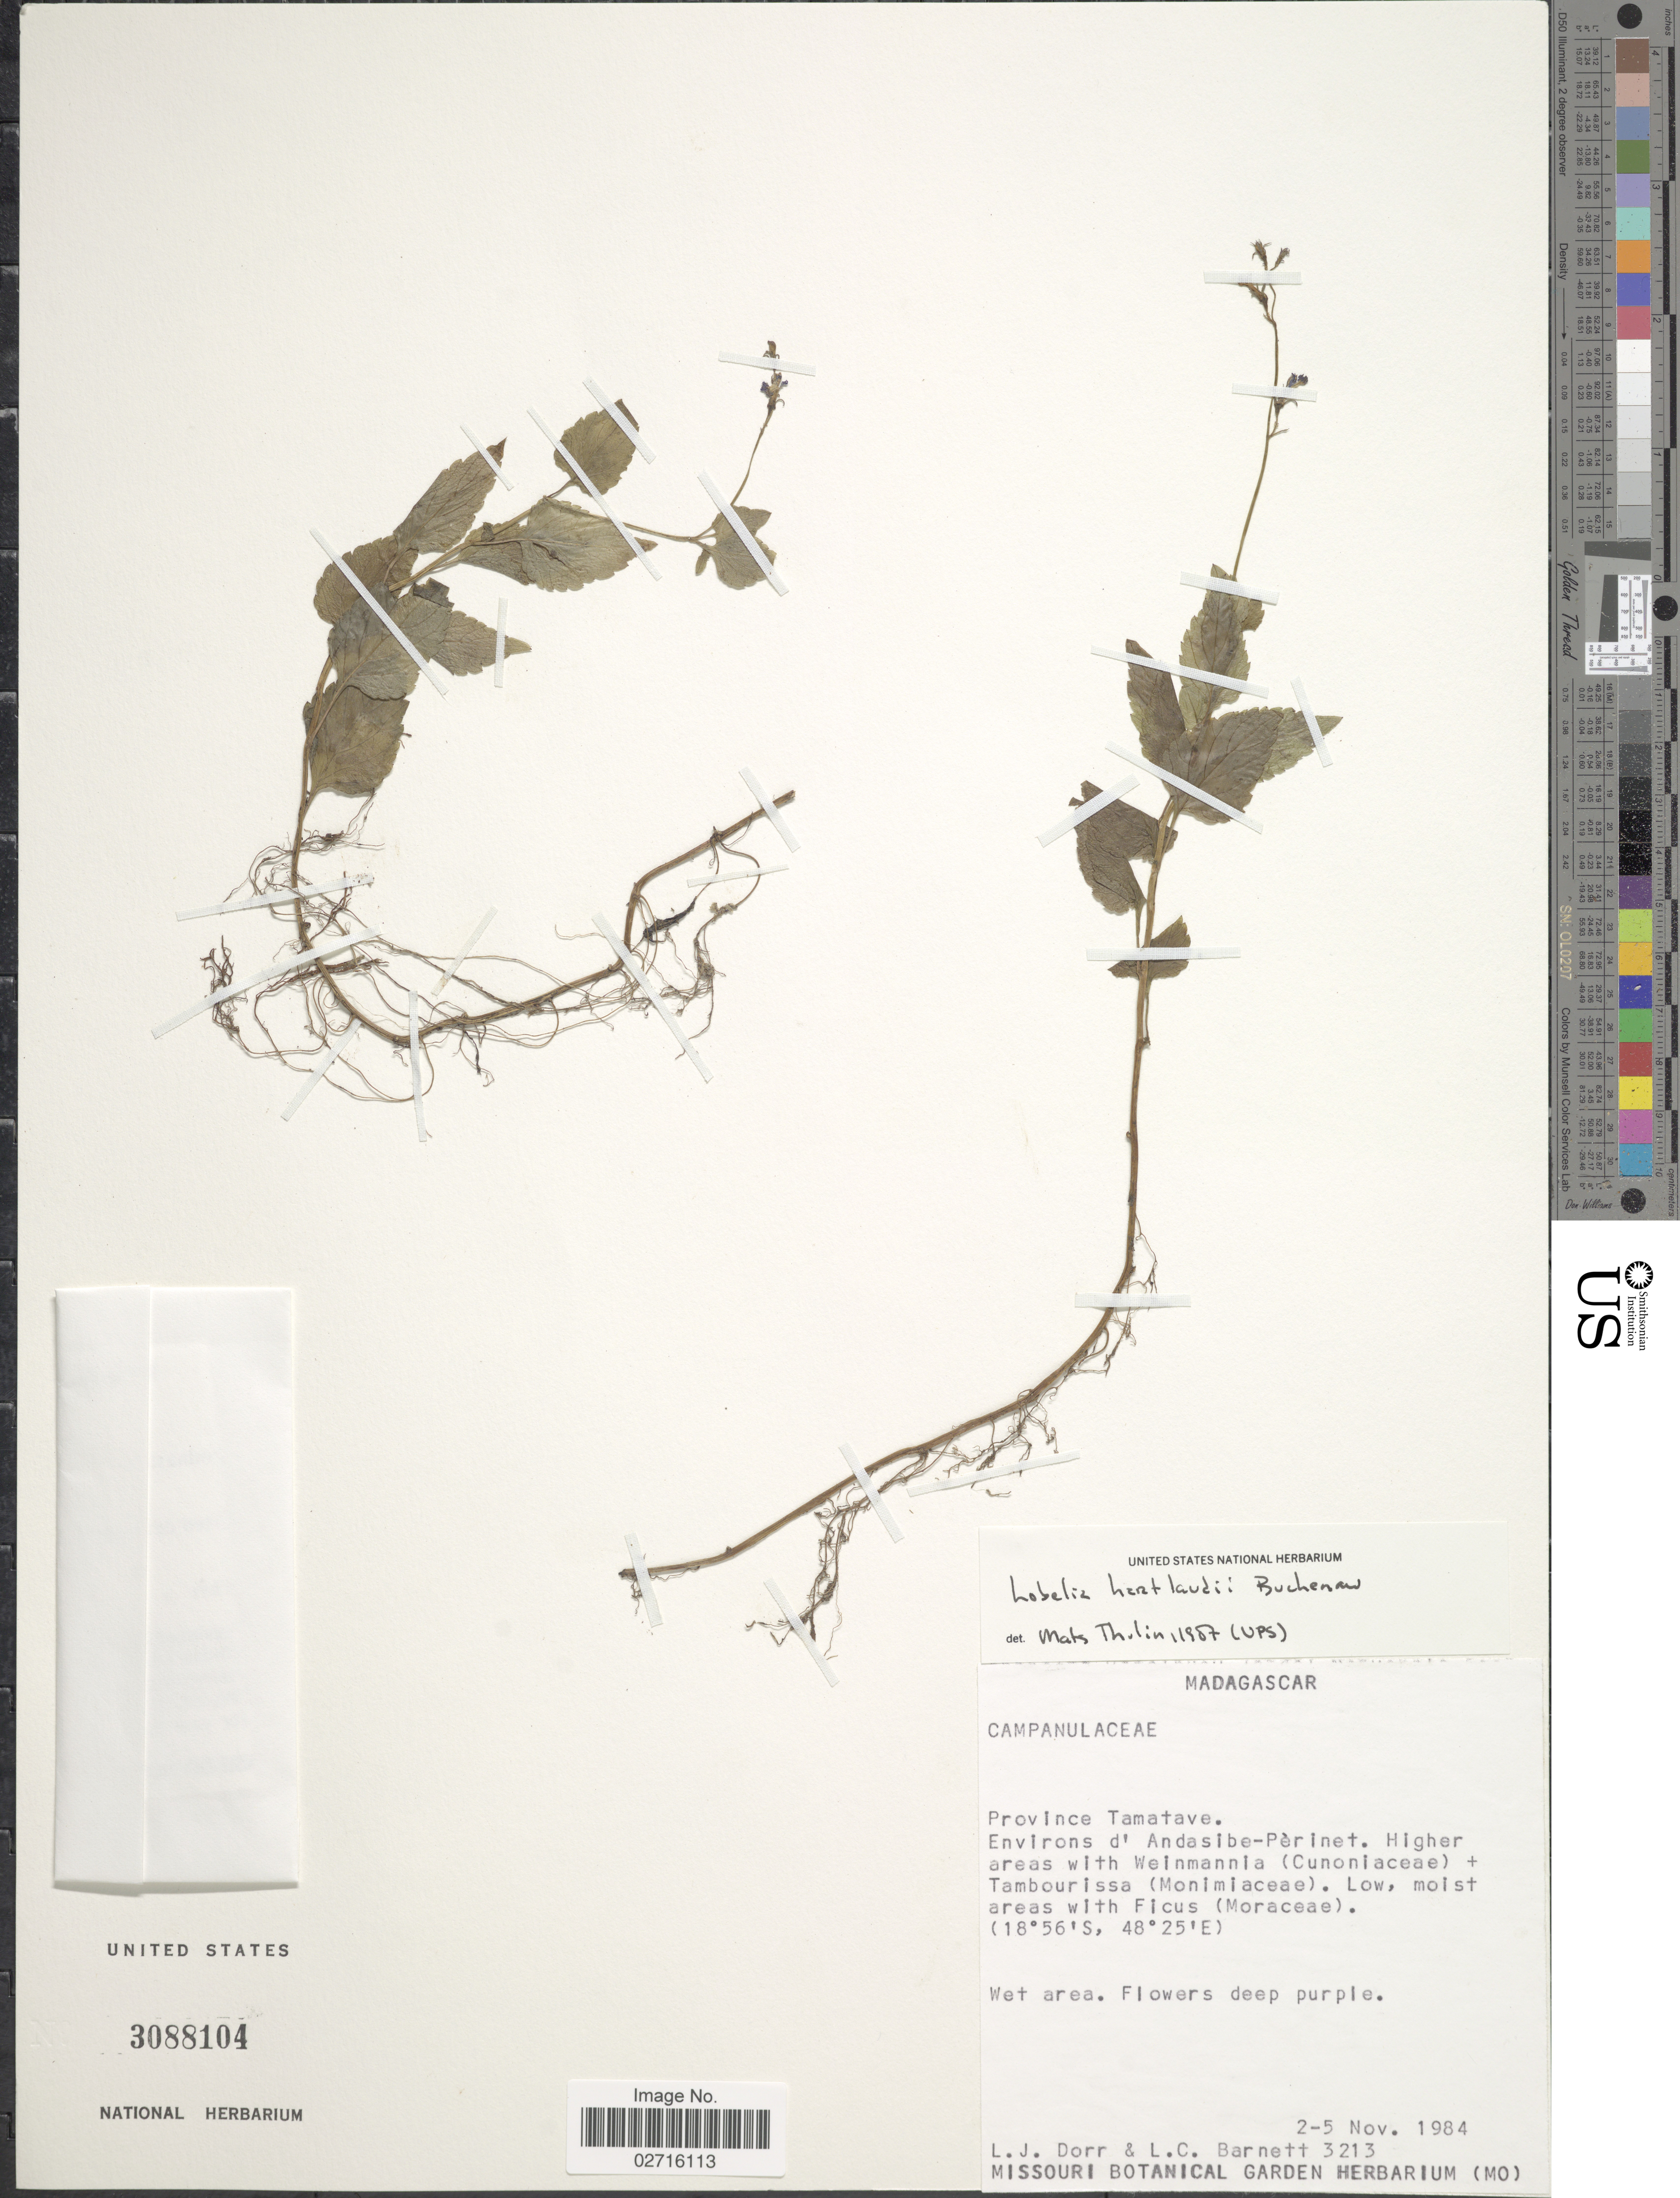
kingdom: Plantae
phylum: Tracheophyta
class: Magnoliopsida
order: Asterales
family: Campanulaceae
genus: Lobelia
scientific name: Lobelia hartlaubii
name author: Buchenau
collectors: L. J. Dorr & L. C. Barnett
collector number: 3213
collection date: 1984-11-02/1984-11-05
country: Madagascar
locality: Province Tamatave. Environs d'Andasibe-Pèrinet.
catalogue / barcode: US 3088104